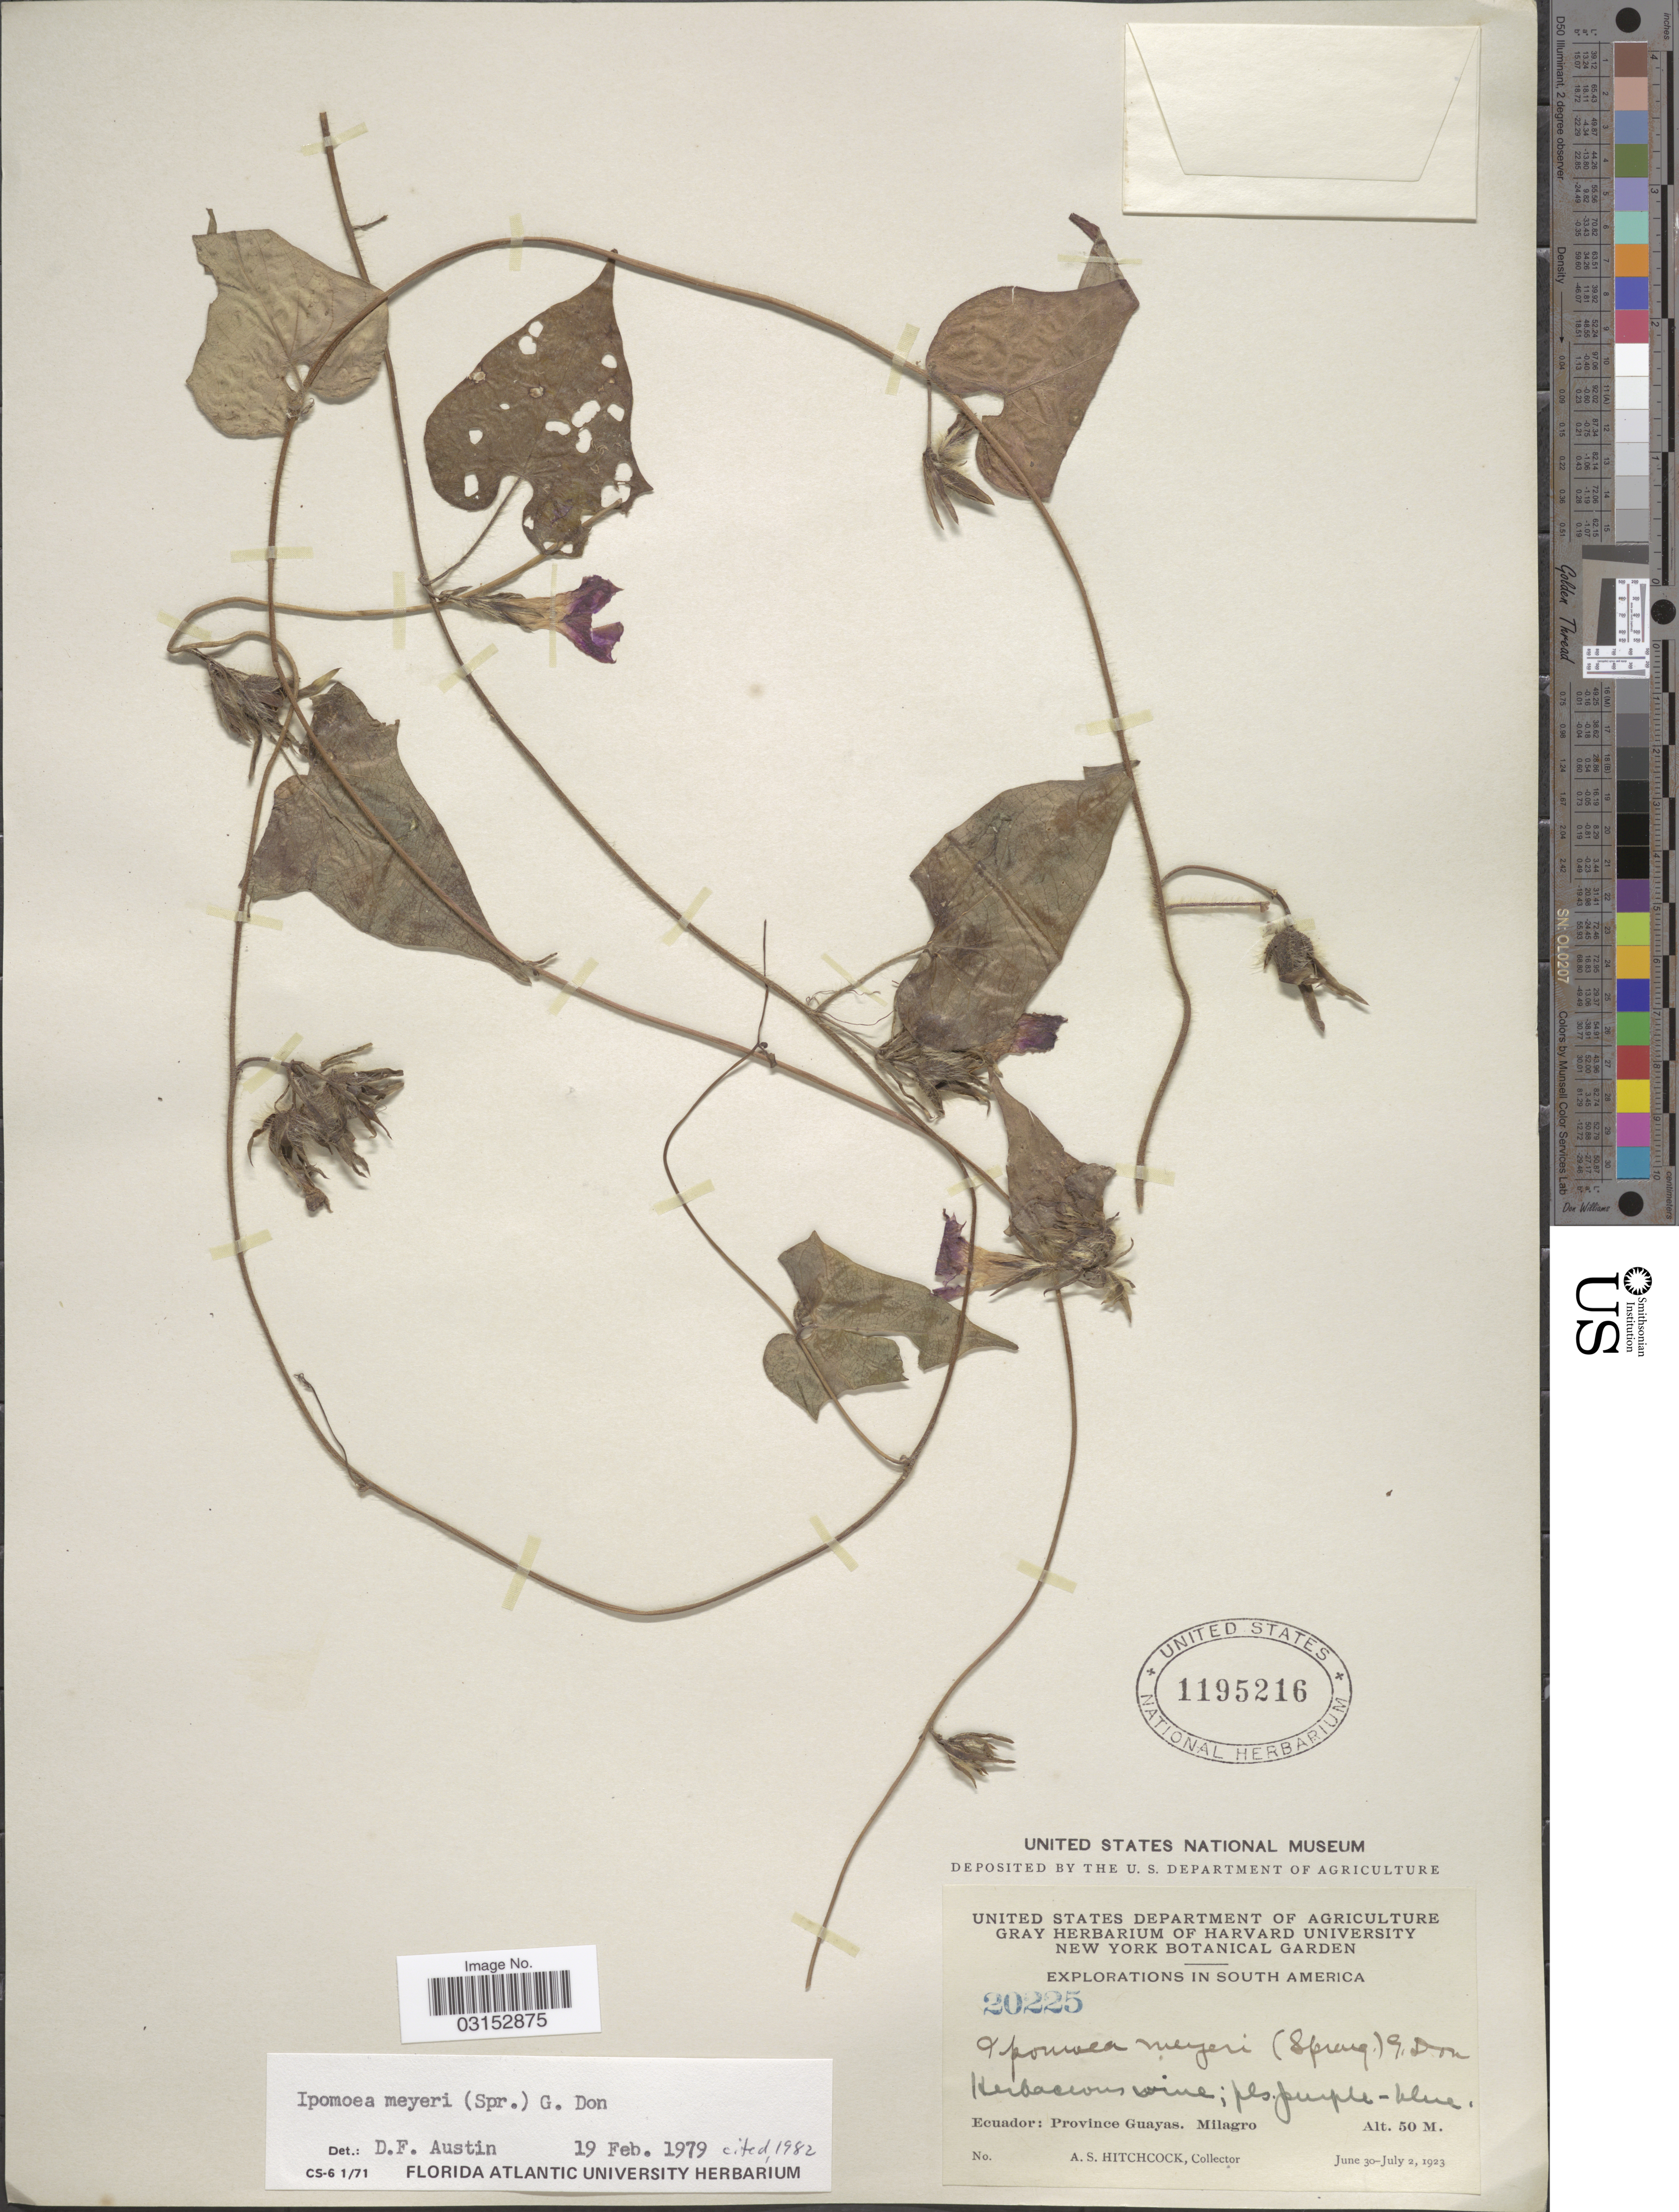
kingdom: Plantae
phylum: Tracheophyta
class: Magnoliopsida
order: Solanales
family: Convolvulaceae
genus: Ipomoea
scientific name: Ipomoea meyeri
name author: (Spreng.) G. Don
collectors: A. S. Hitchcock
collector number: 20225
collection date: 1923-06-30/1923-07-02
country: Ecuador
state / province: Guayas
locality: Milagro.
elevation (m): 50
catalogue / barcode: US 1195216